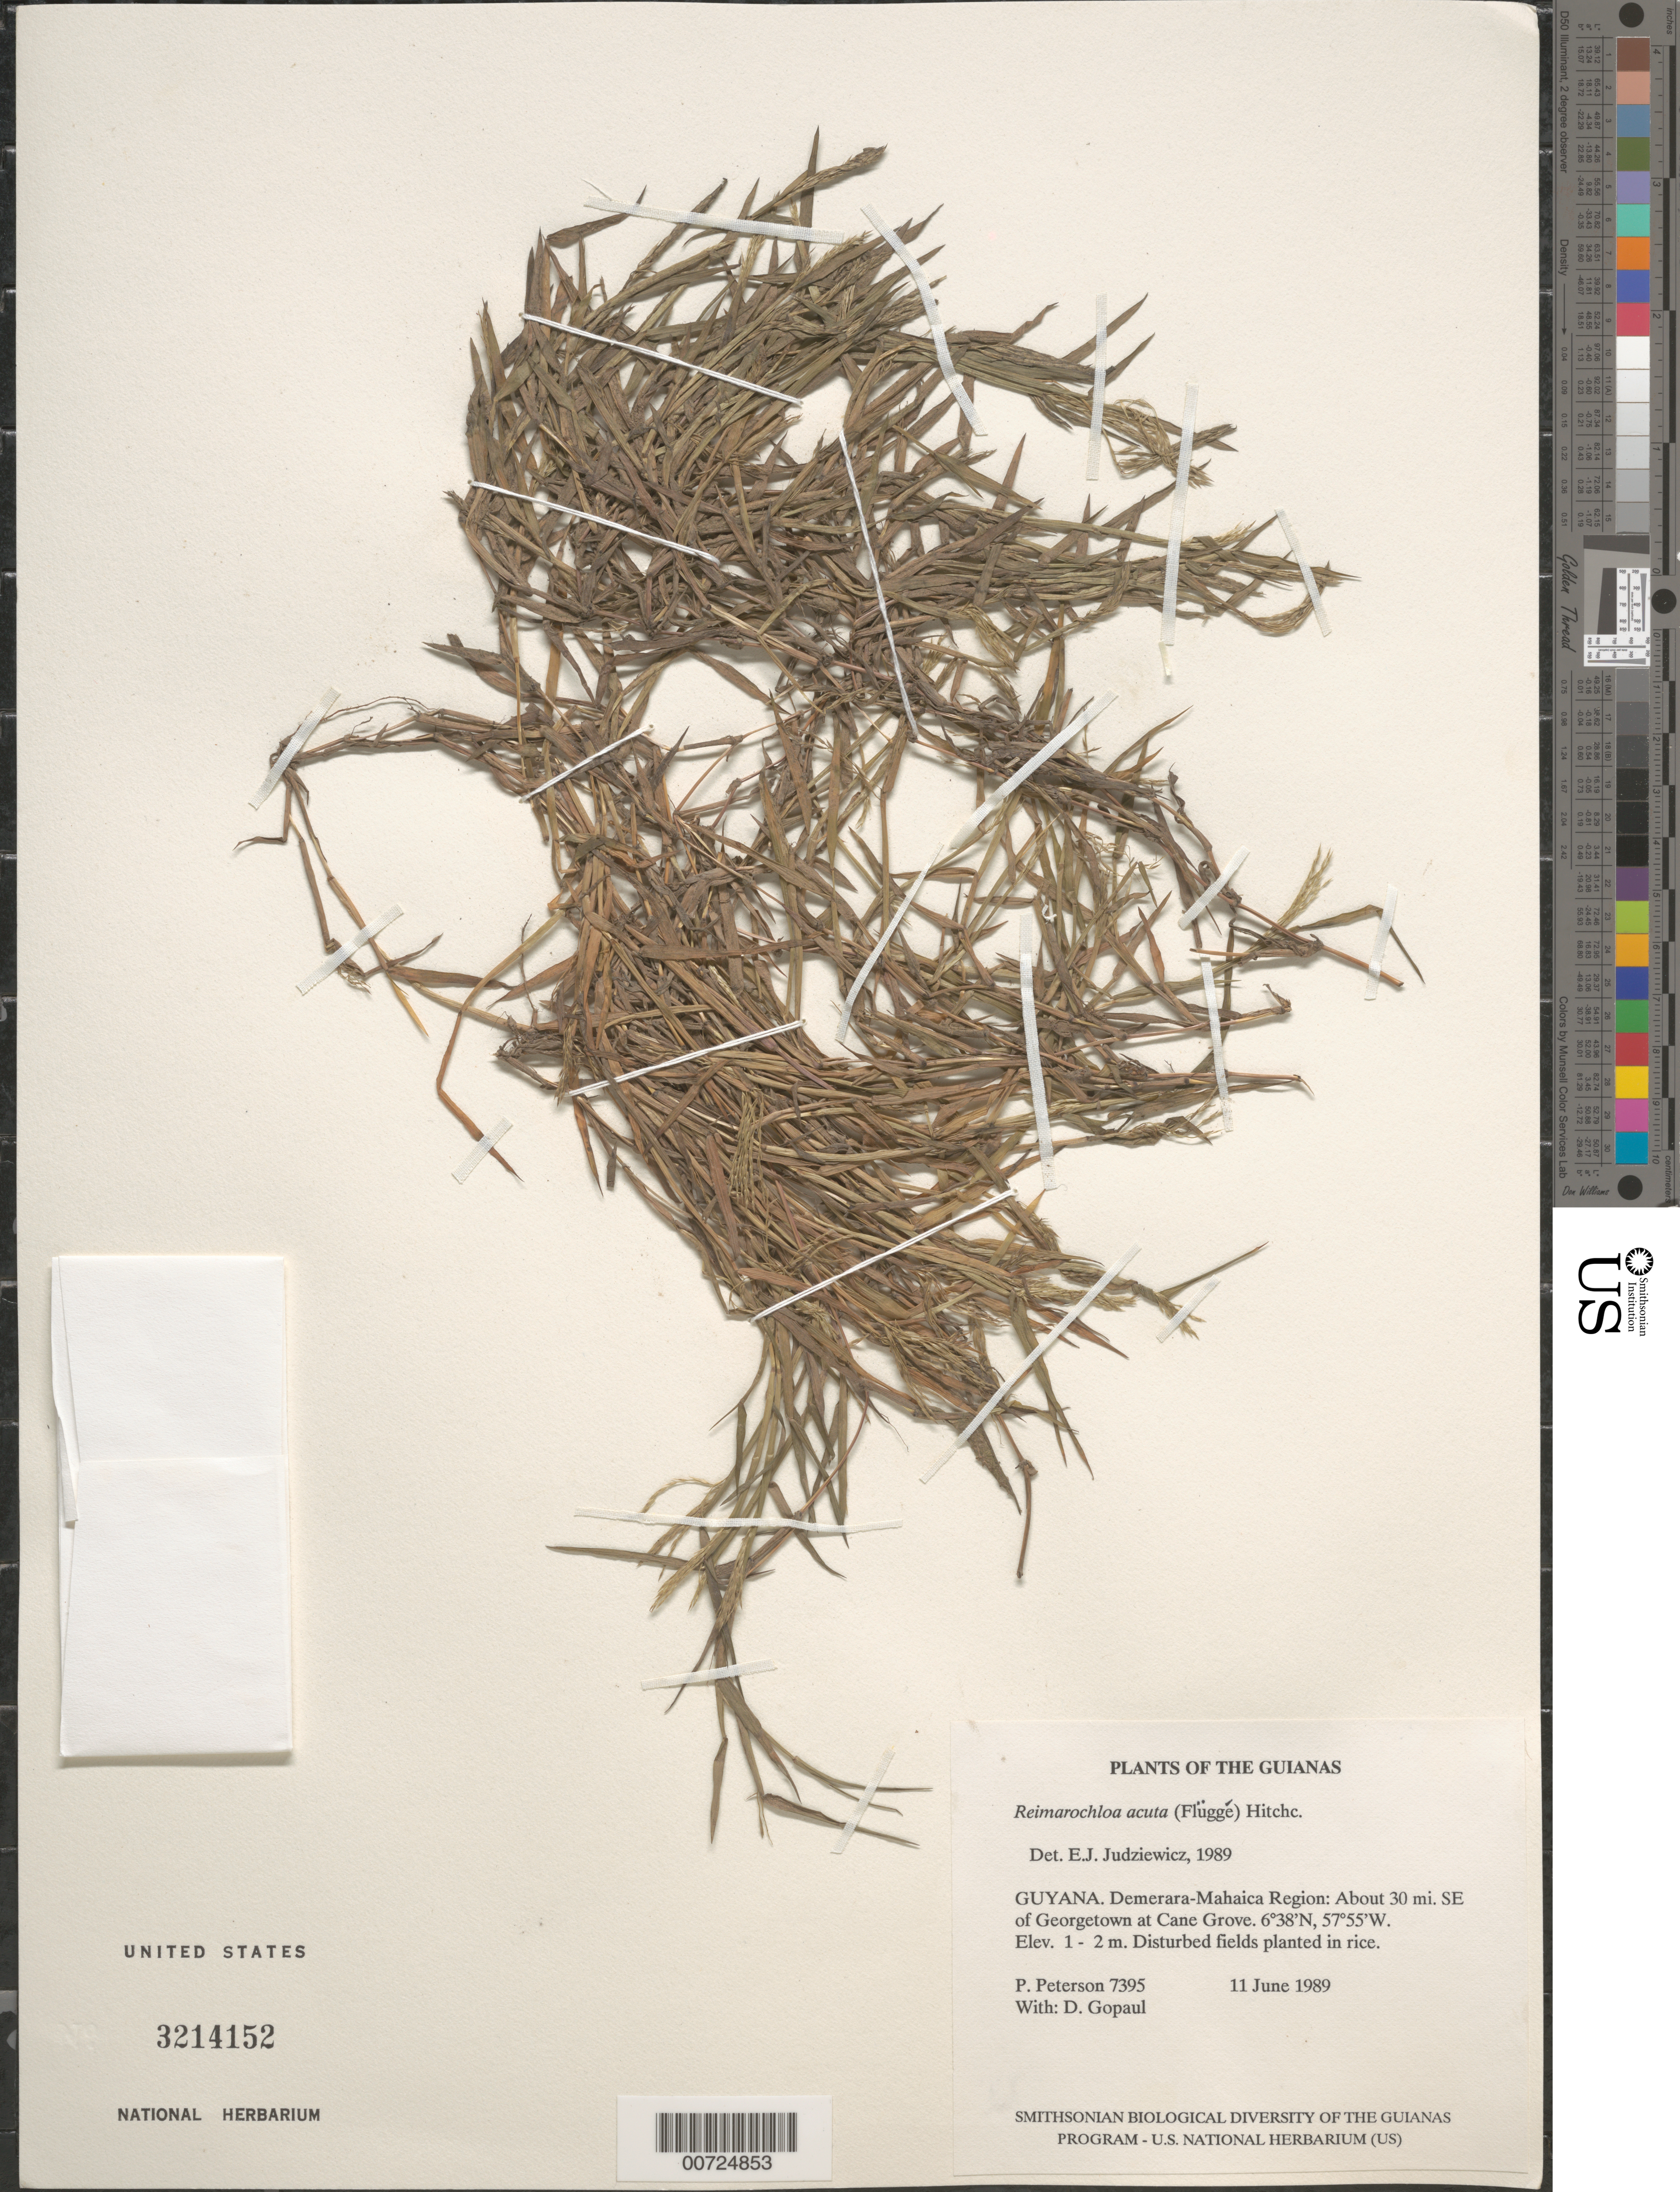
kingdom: Plantae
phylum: Tracheophyta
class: Liliopsida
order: Poales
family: Poaceae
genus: Reimarochloa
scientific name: Reimarochloa acuta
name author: (Flüggé) Hitchc.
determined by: Judziewicz, E. J.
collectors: P. M. Peterson & D. Gopaul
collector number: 7395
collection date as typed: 11 June 1989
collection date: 1989-06-11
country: Guyana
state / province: Demerara-Mahaica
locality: About 30 mi. SE of Georgetown at Cane Grove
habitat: Disturbed fields planted in rice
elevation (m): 1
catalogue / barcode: US 3214152